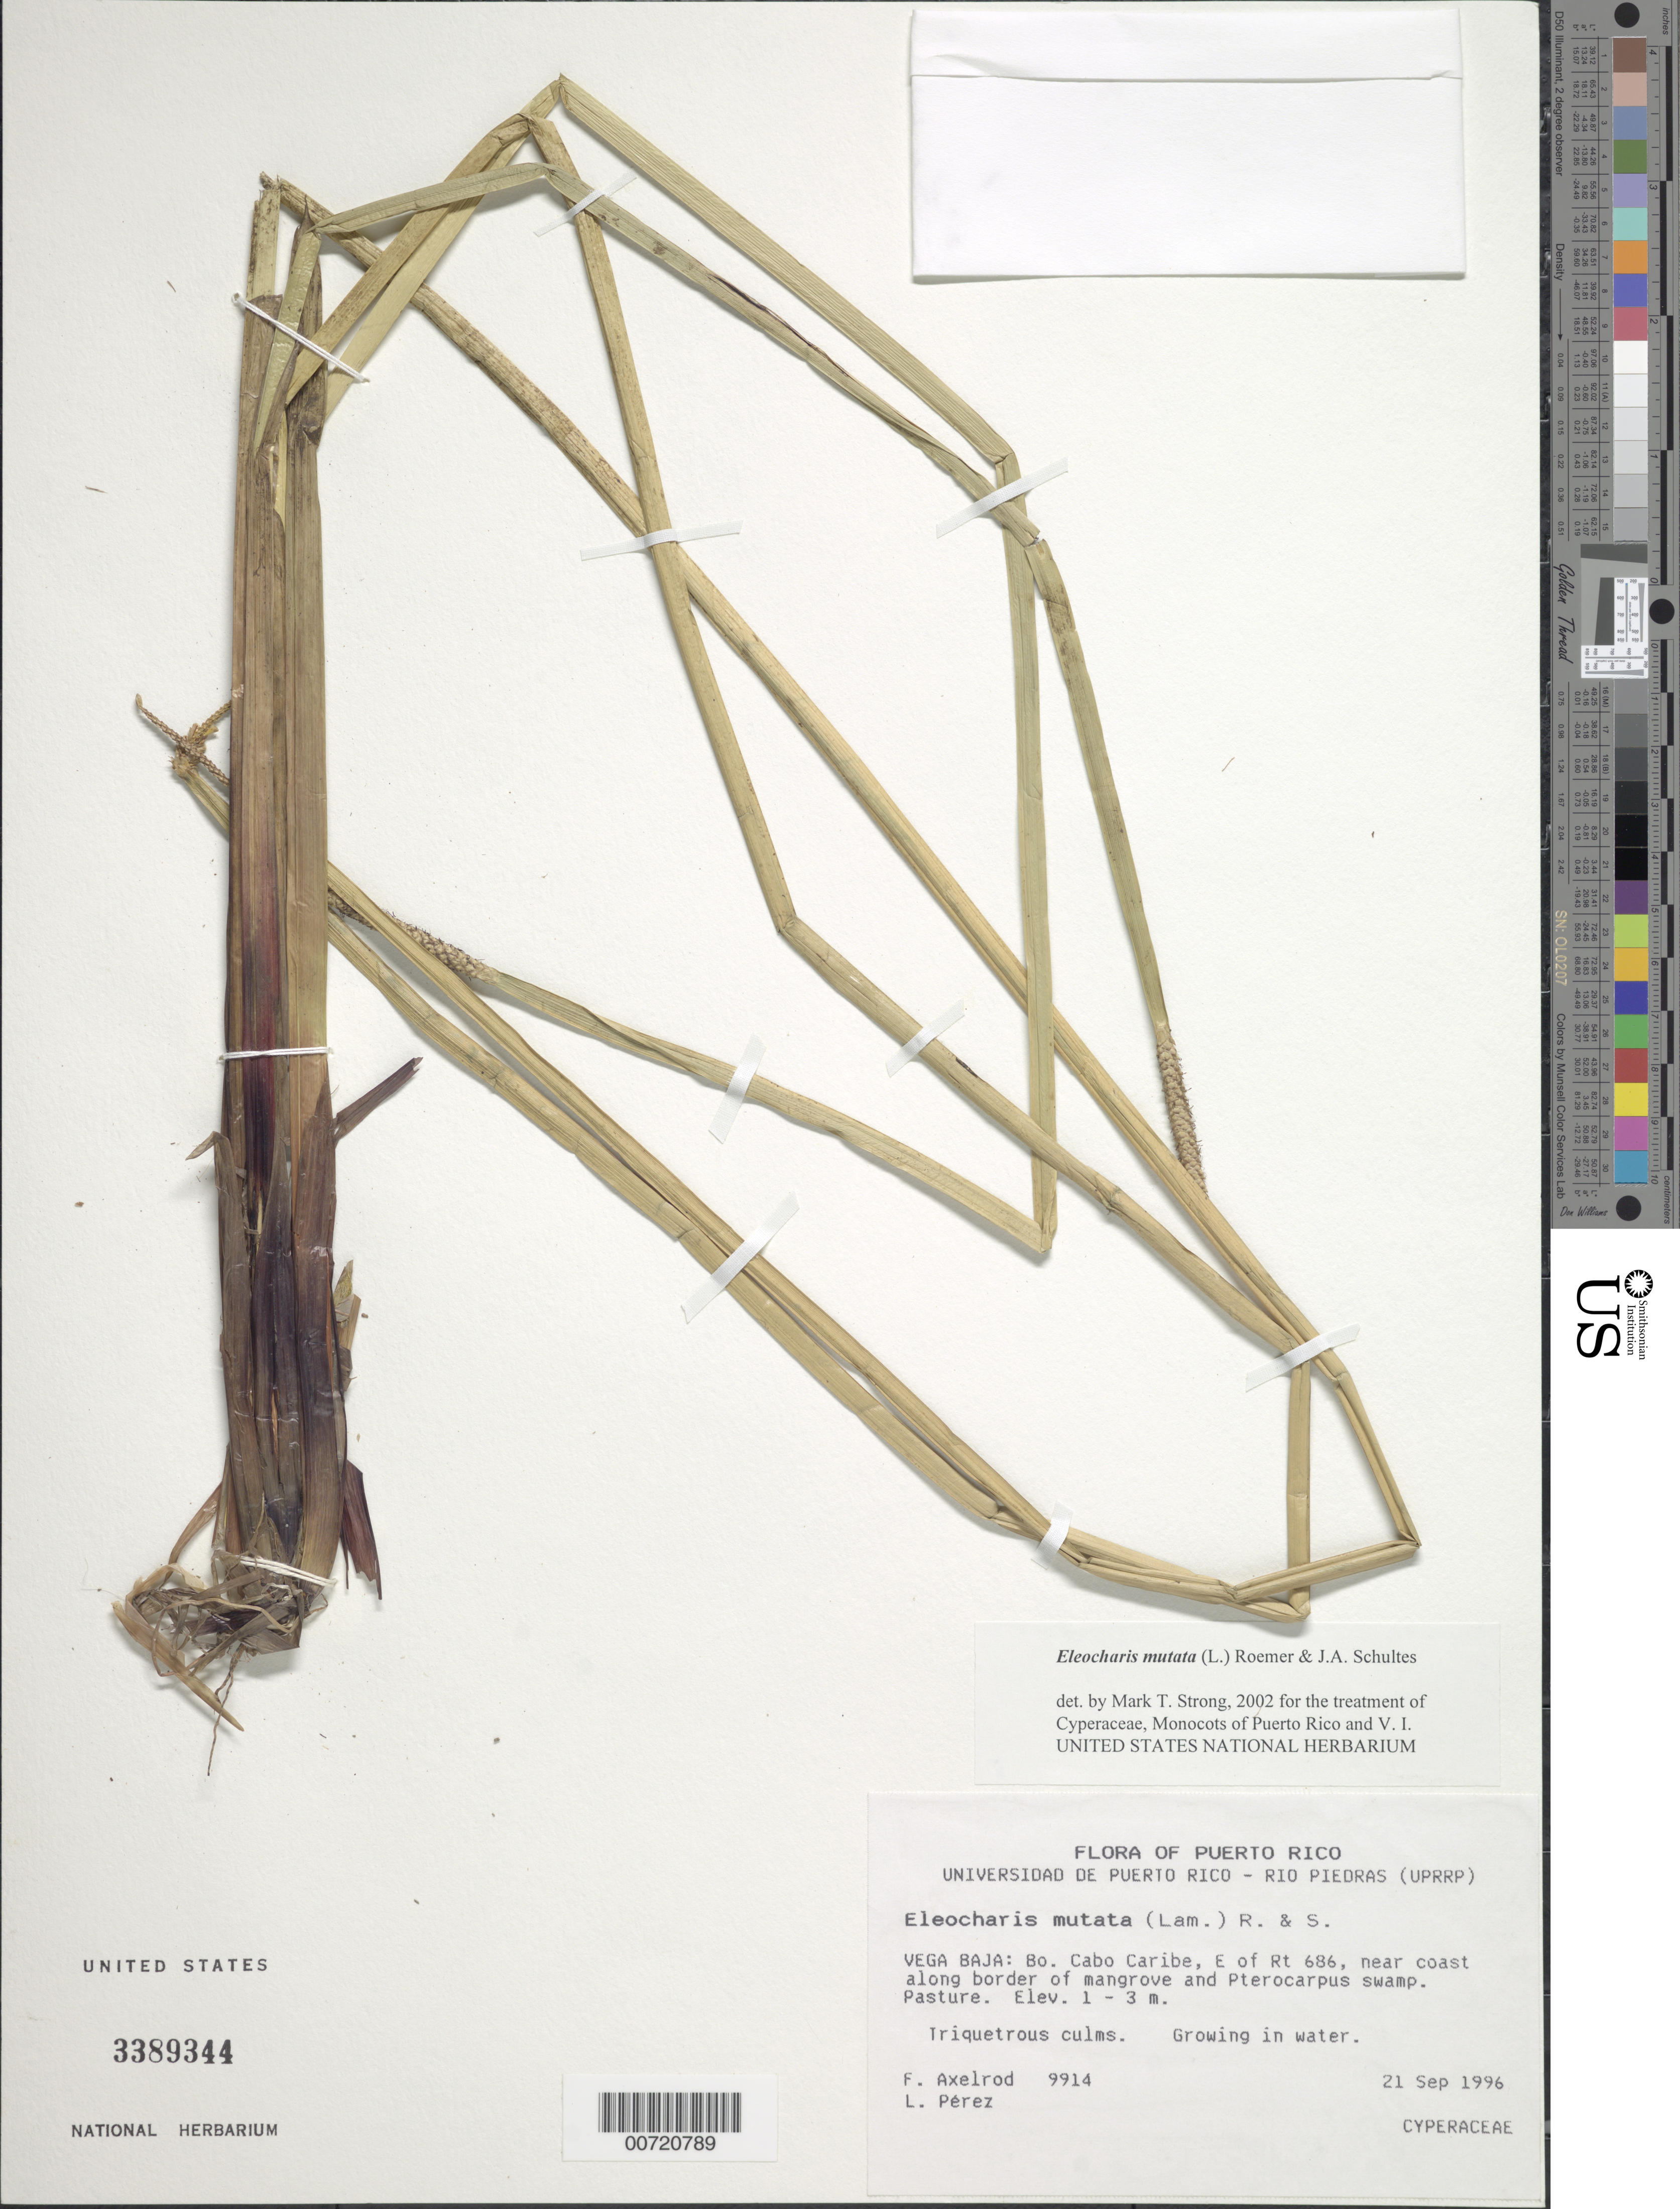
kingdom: Plantae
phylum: Tracheophyta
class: Liliopsida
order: Poales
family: Cyperaceae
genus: Eleocharis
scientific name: Eleocharis mutata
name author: (L.) Roem. & Schult.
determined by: Strong, M. T., (US), Smithsonian Institution - National Museum of Natural History (UNITED STATES)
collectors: F. S. Axelrod & L. Pérez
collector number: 9914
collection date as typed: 21 Sep 1996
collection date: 1996-09-21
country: Puerto Rico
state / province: Vega Baja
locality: Vega Baja: Bo. Cabo Caribe, E of Rt. 686, near coast along border of mangrove.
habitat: Pasture.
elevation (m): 1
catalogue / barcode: US 3389344